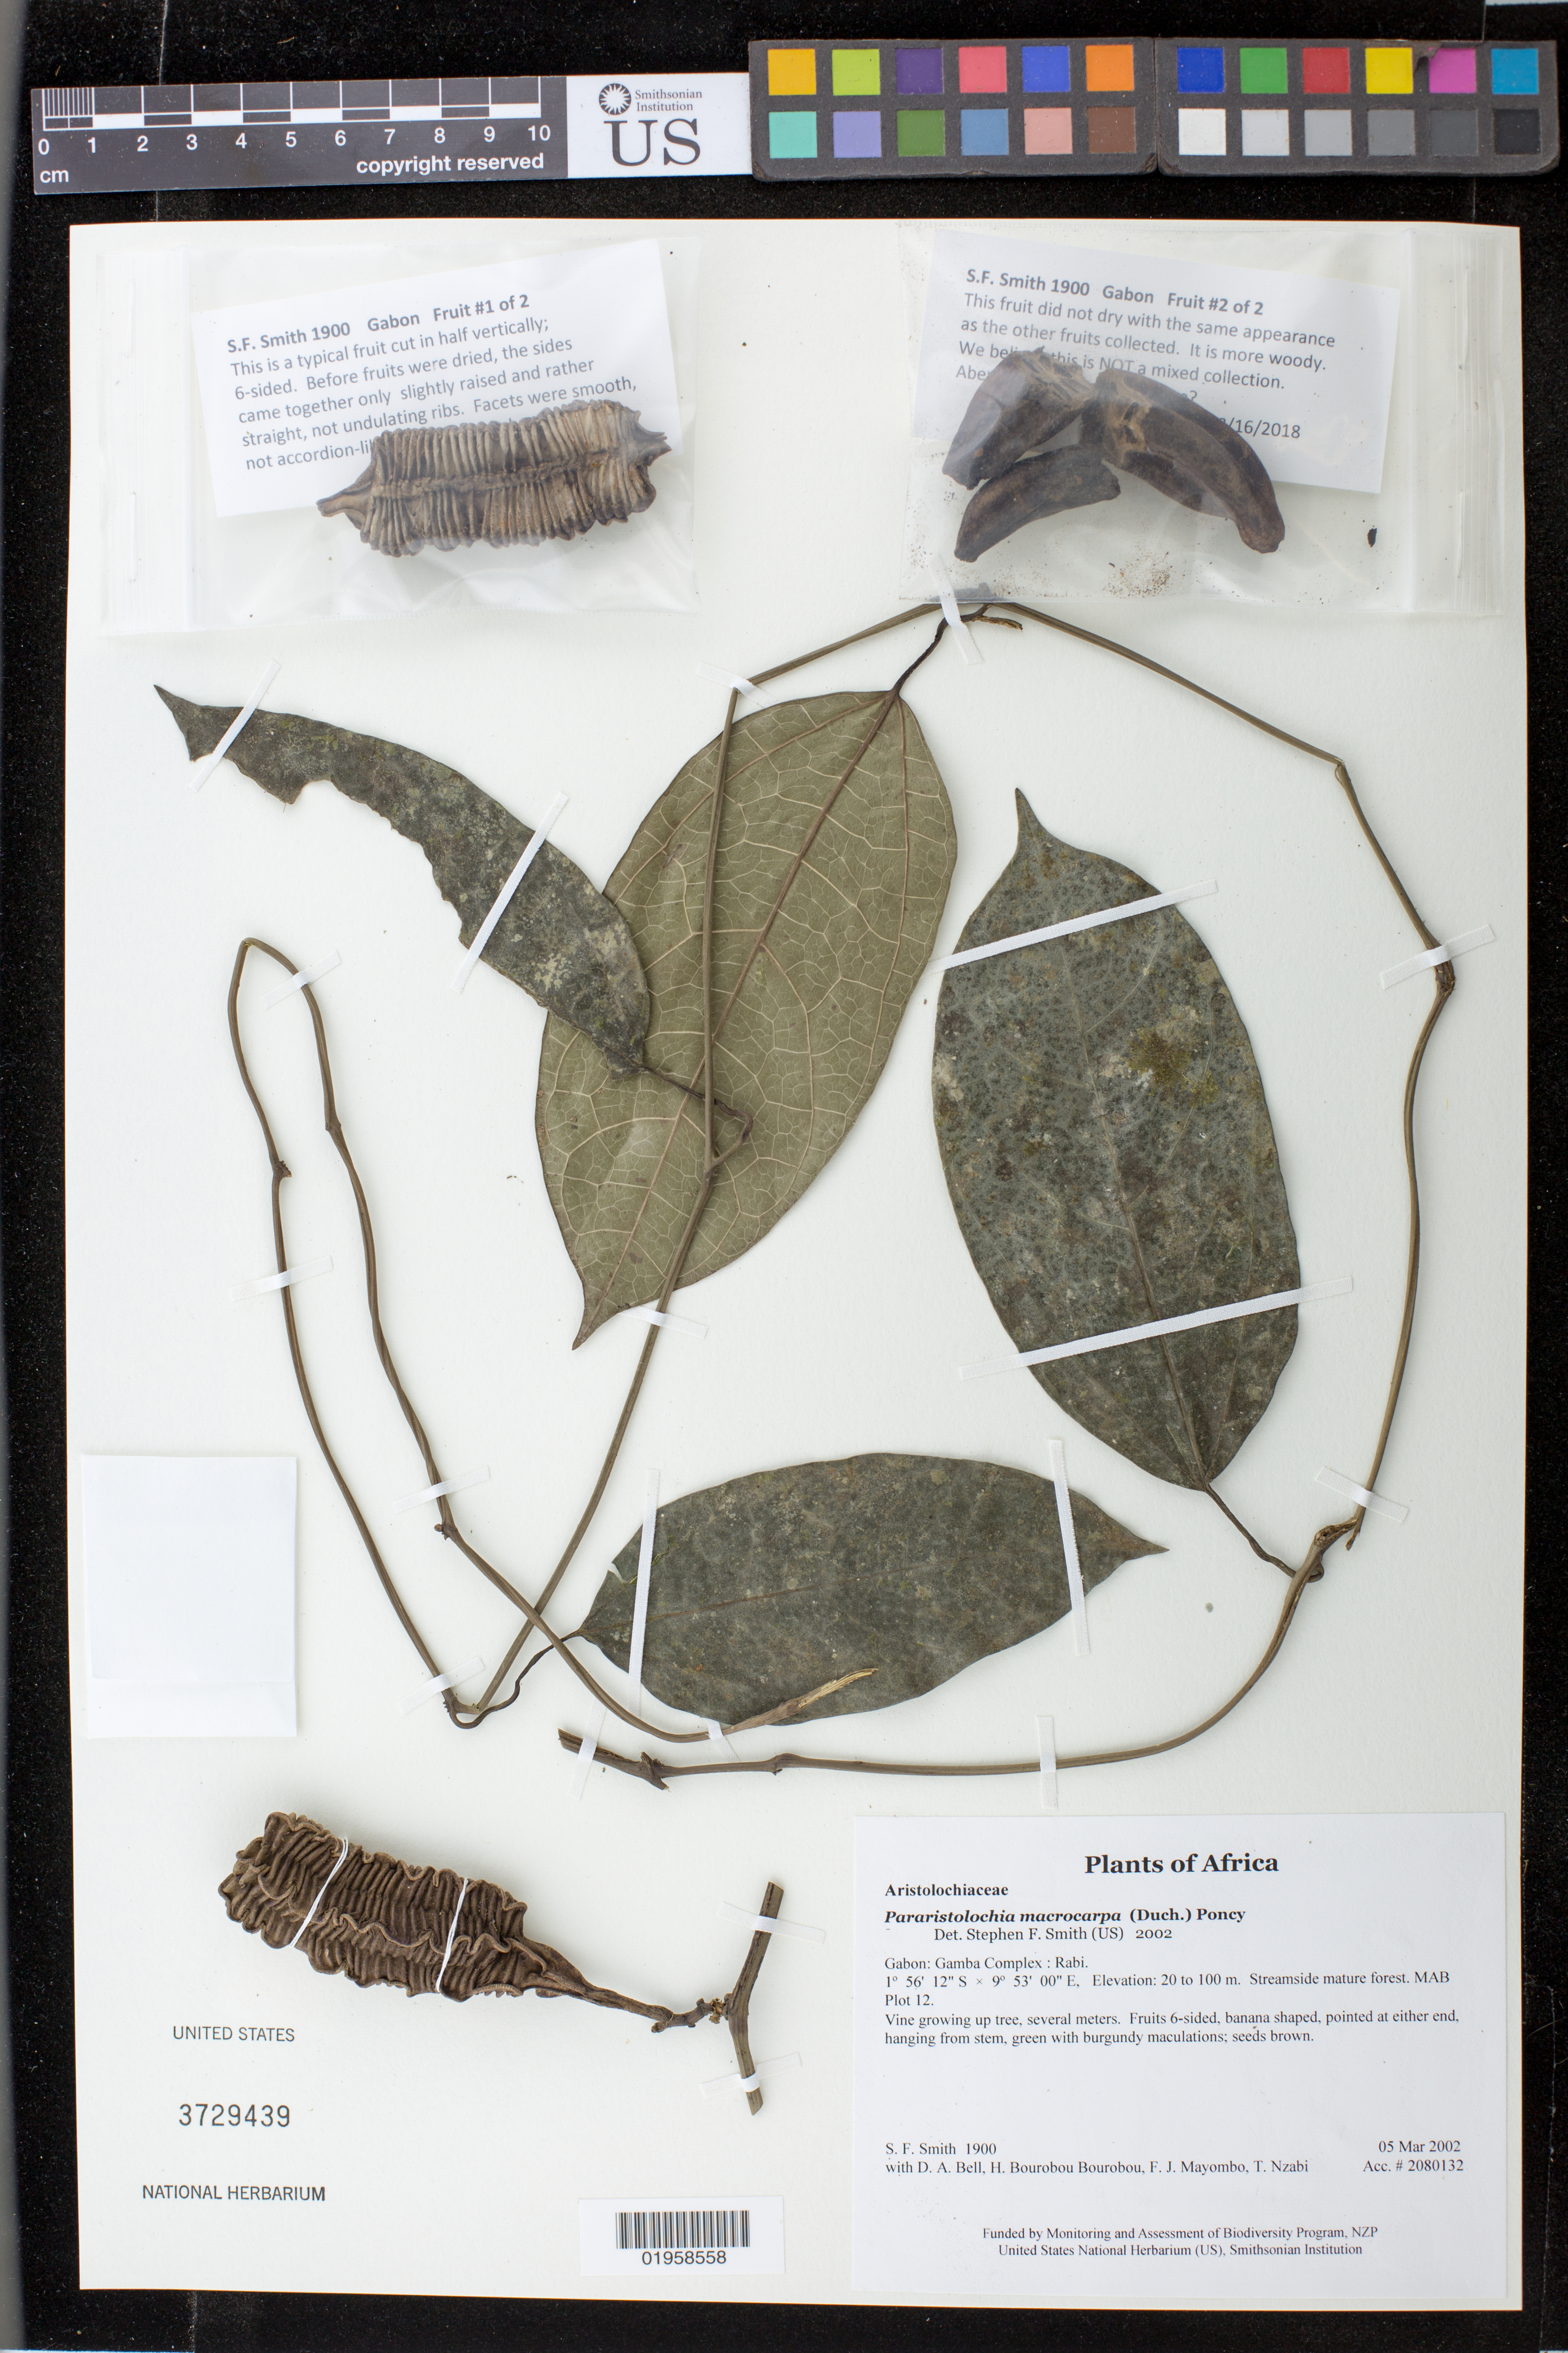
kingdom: Plantae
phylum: Tracheophyta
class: Magnoliopsida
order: Piperales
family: Aristolochiaceae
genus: Pararistolochia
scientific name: Pararistolochia macrocarpa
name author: (Duch.) Poncy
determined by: Smith, Stephen F., (US), NMNH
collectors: S.F. Smith, D. A. Bell, H. Bourobou Bourobou & F. J. Mayombo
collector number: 1900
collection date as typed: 05 Mar 2002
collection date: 2002-03-05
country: Gabon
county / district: Gamba Complex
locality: Rabi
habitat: Streamside mature forest. MAB Plot 12.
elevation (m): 20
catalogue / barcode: US 3729439